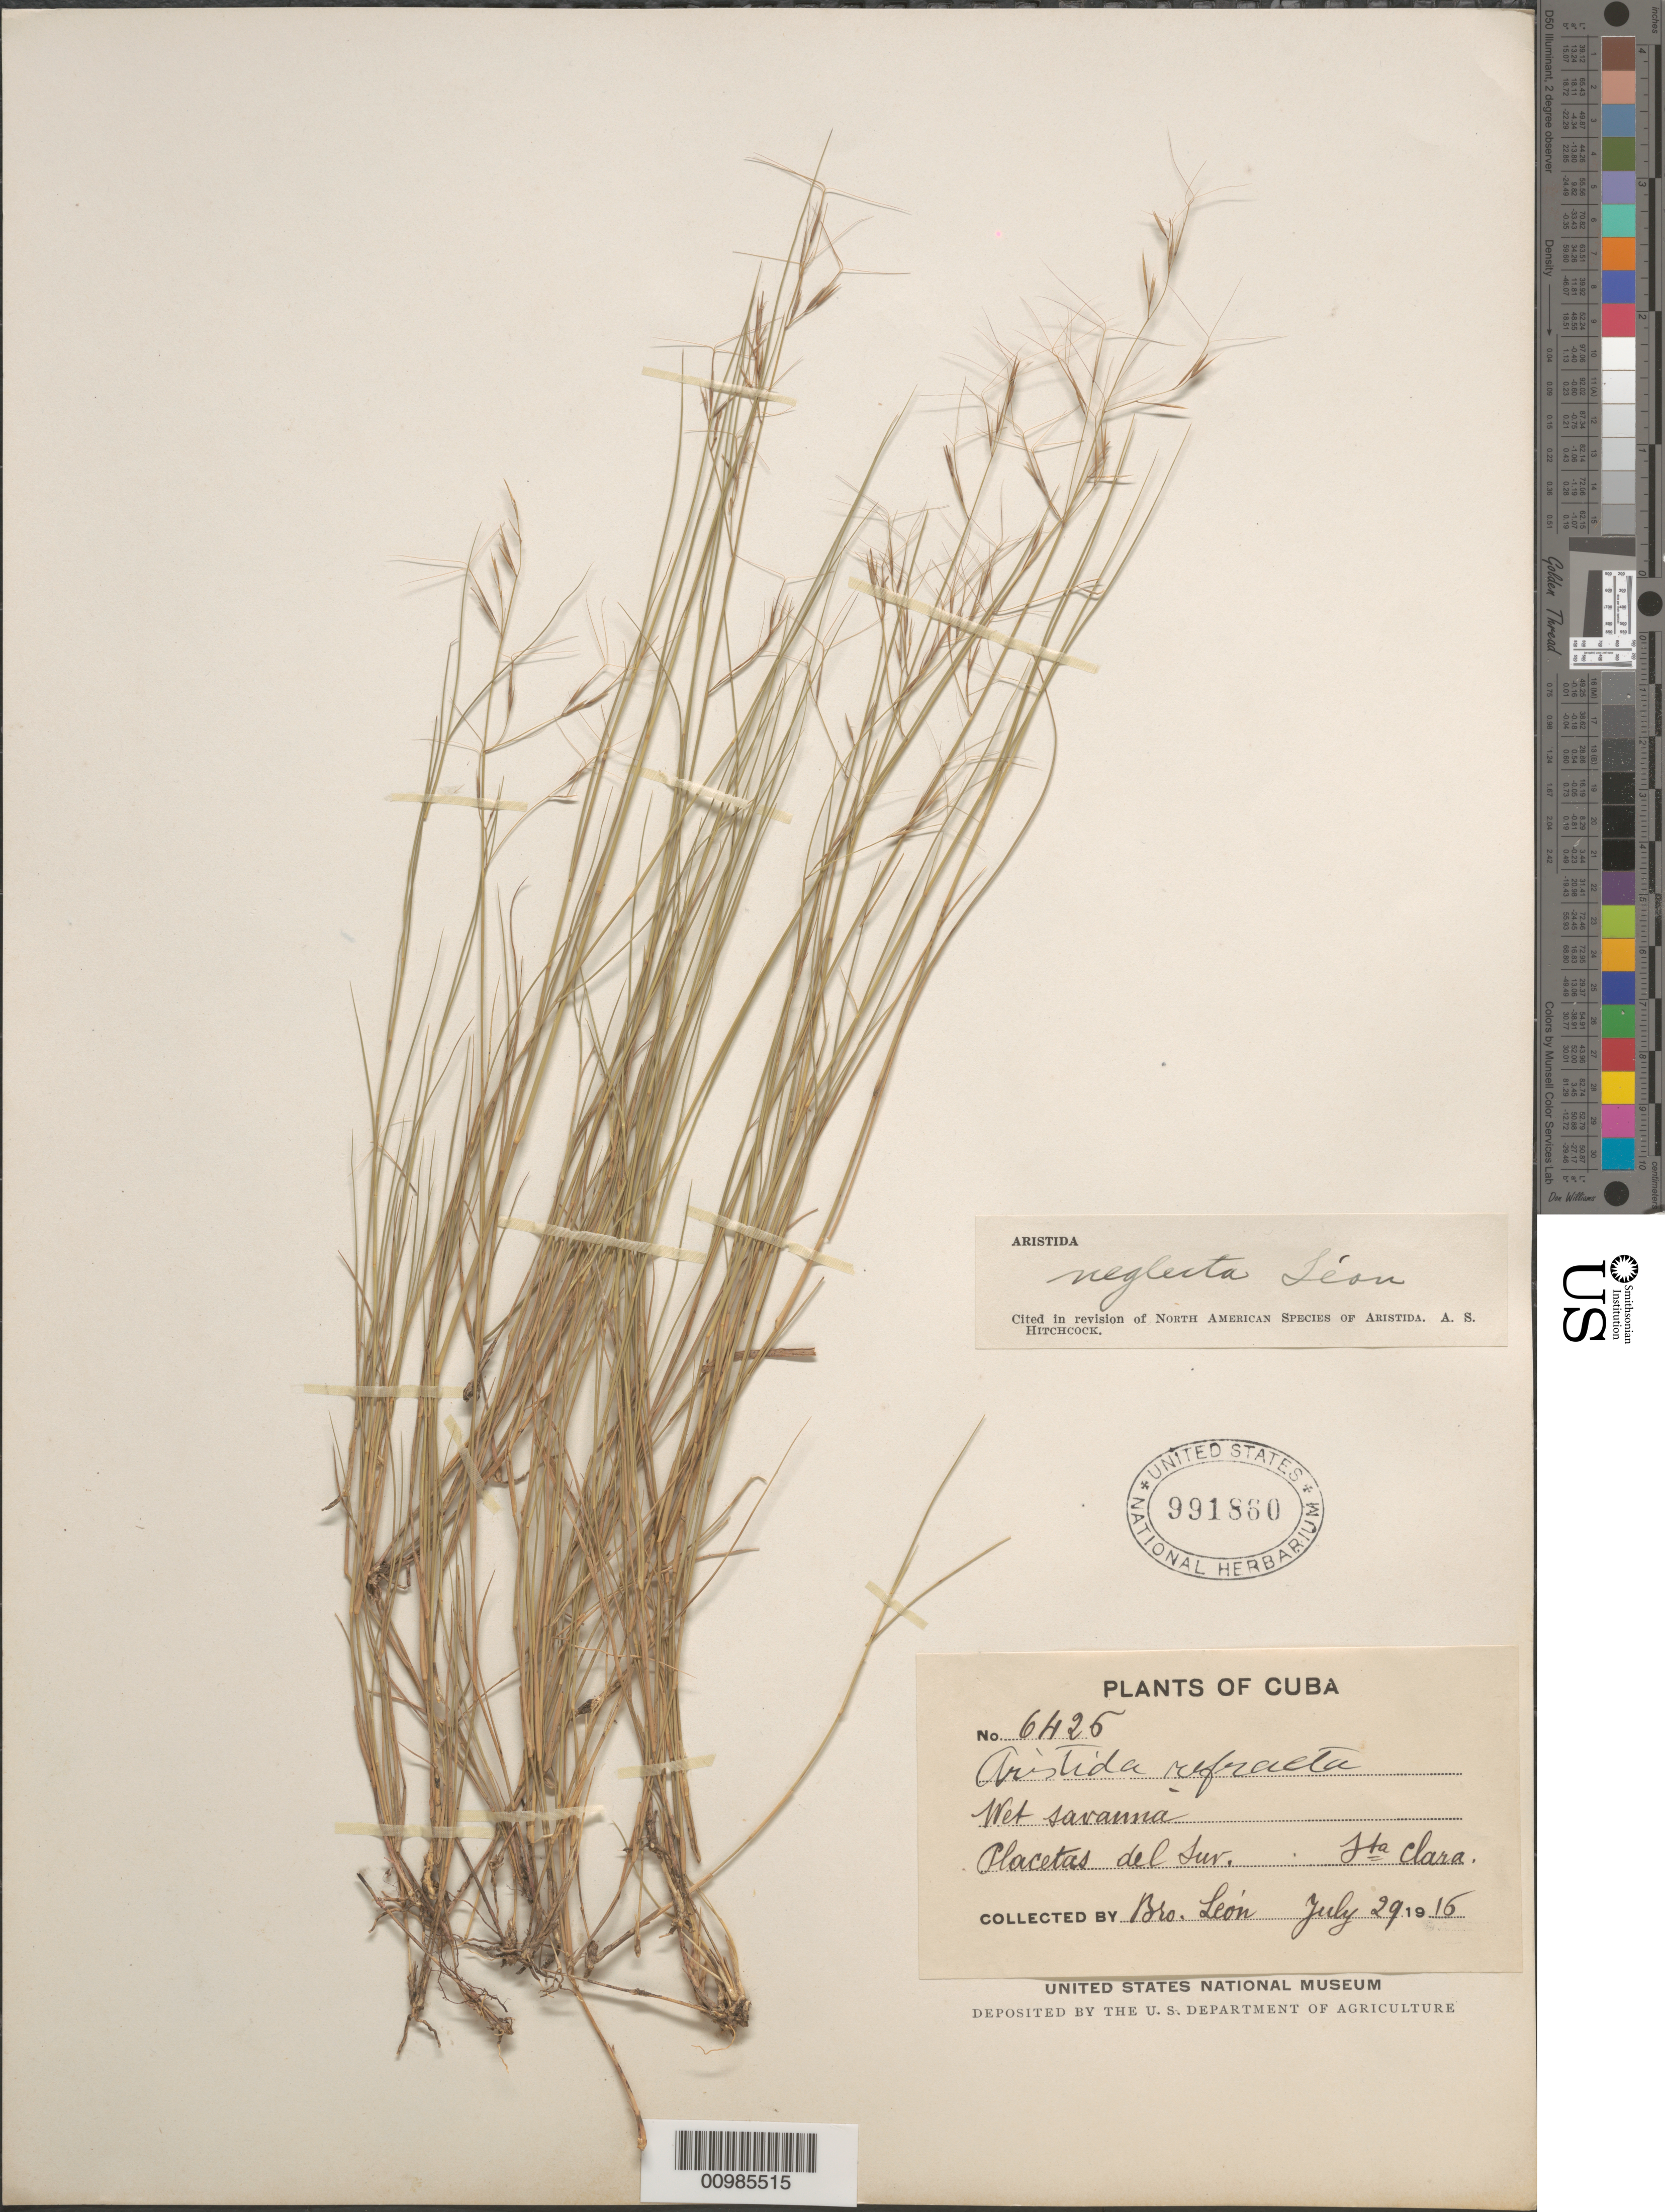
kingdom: Plantae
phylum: Tracheophyta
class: Liliopsida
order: Poales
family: Poaceae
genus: Aristida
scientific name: Aristida neglecta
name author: León ex Hitchc.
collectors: Bro. León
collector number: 6426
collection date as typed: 29 Jul 1916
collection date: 1916-07-29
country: Cuba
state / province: Villa Clara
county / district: Santa Clara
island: Cuba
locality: Placetas del Sur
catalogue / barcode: US 991860